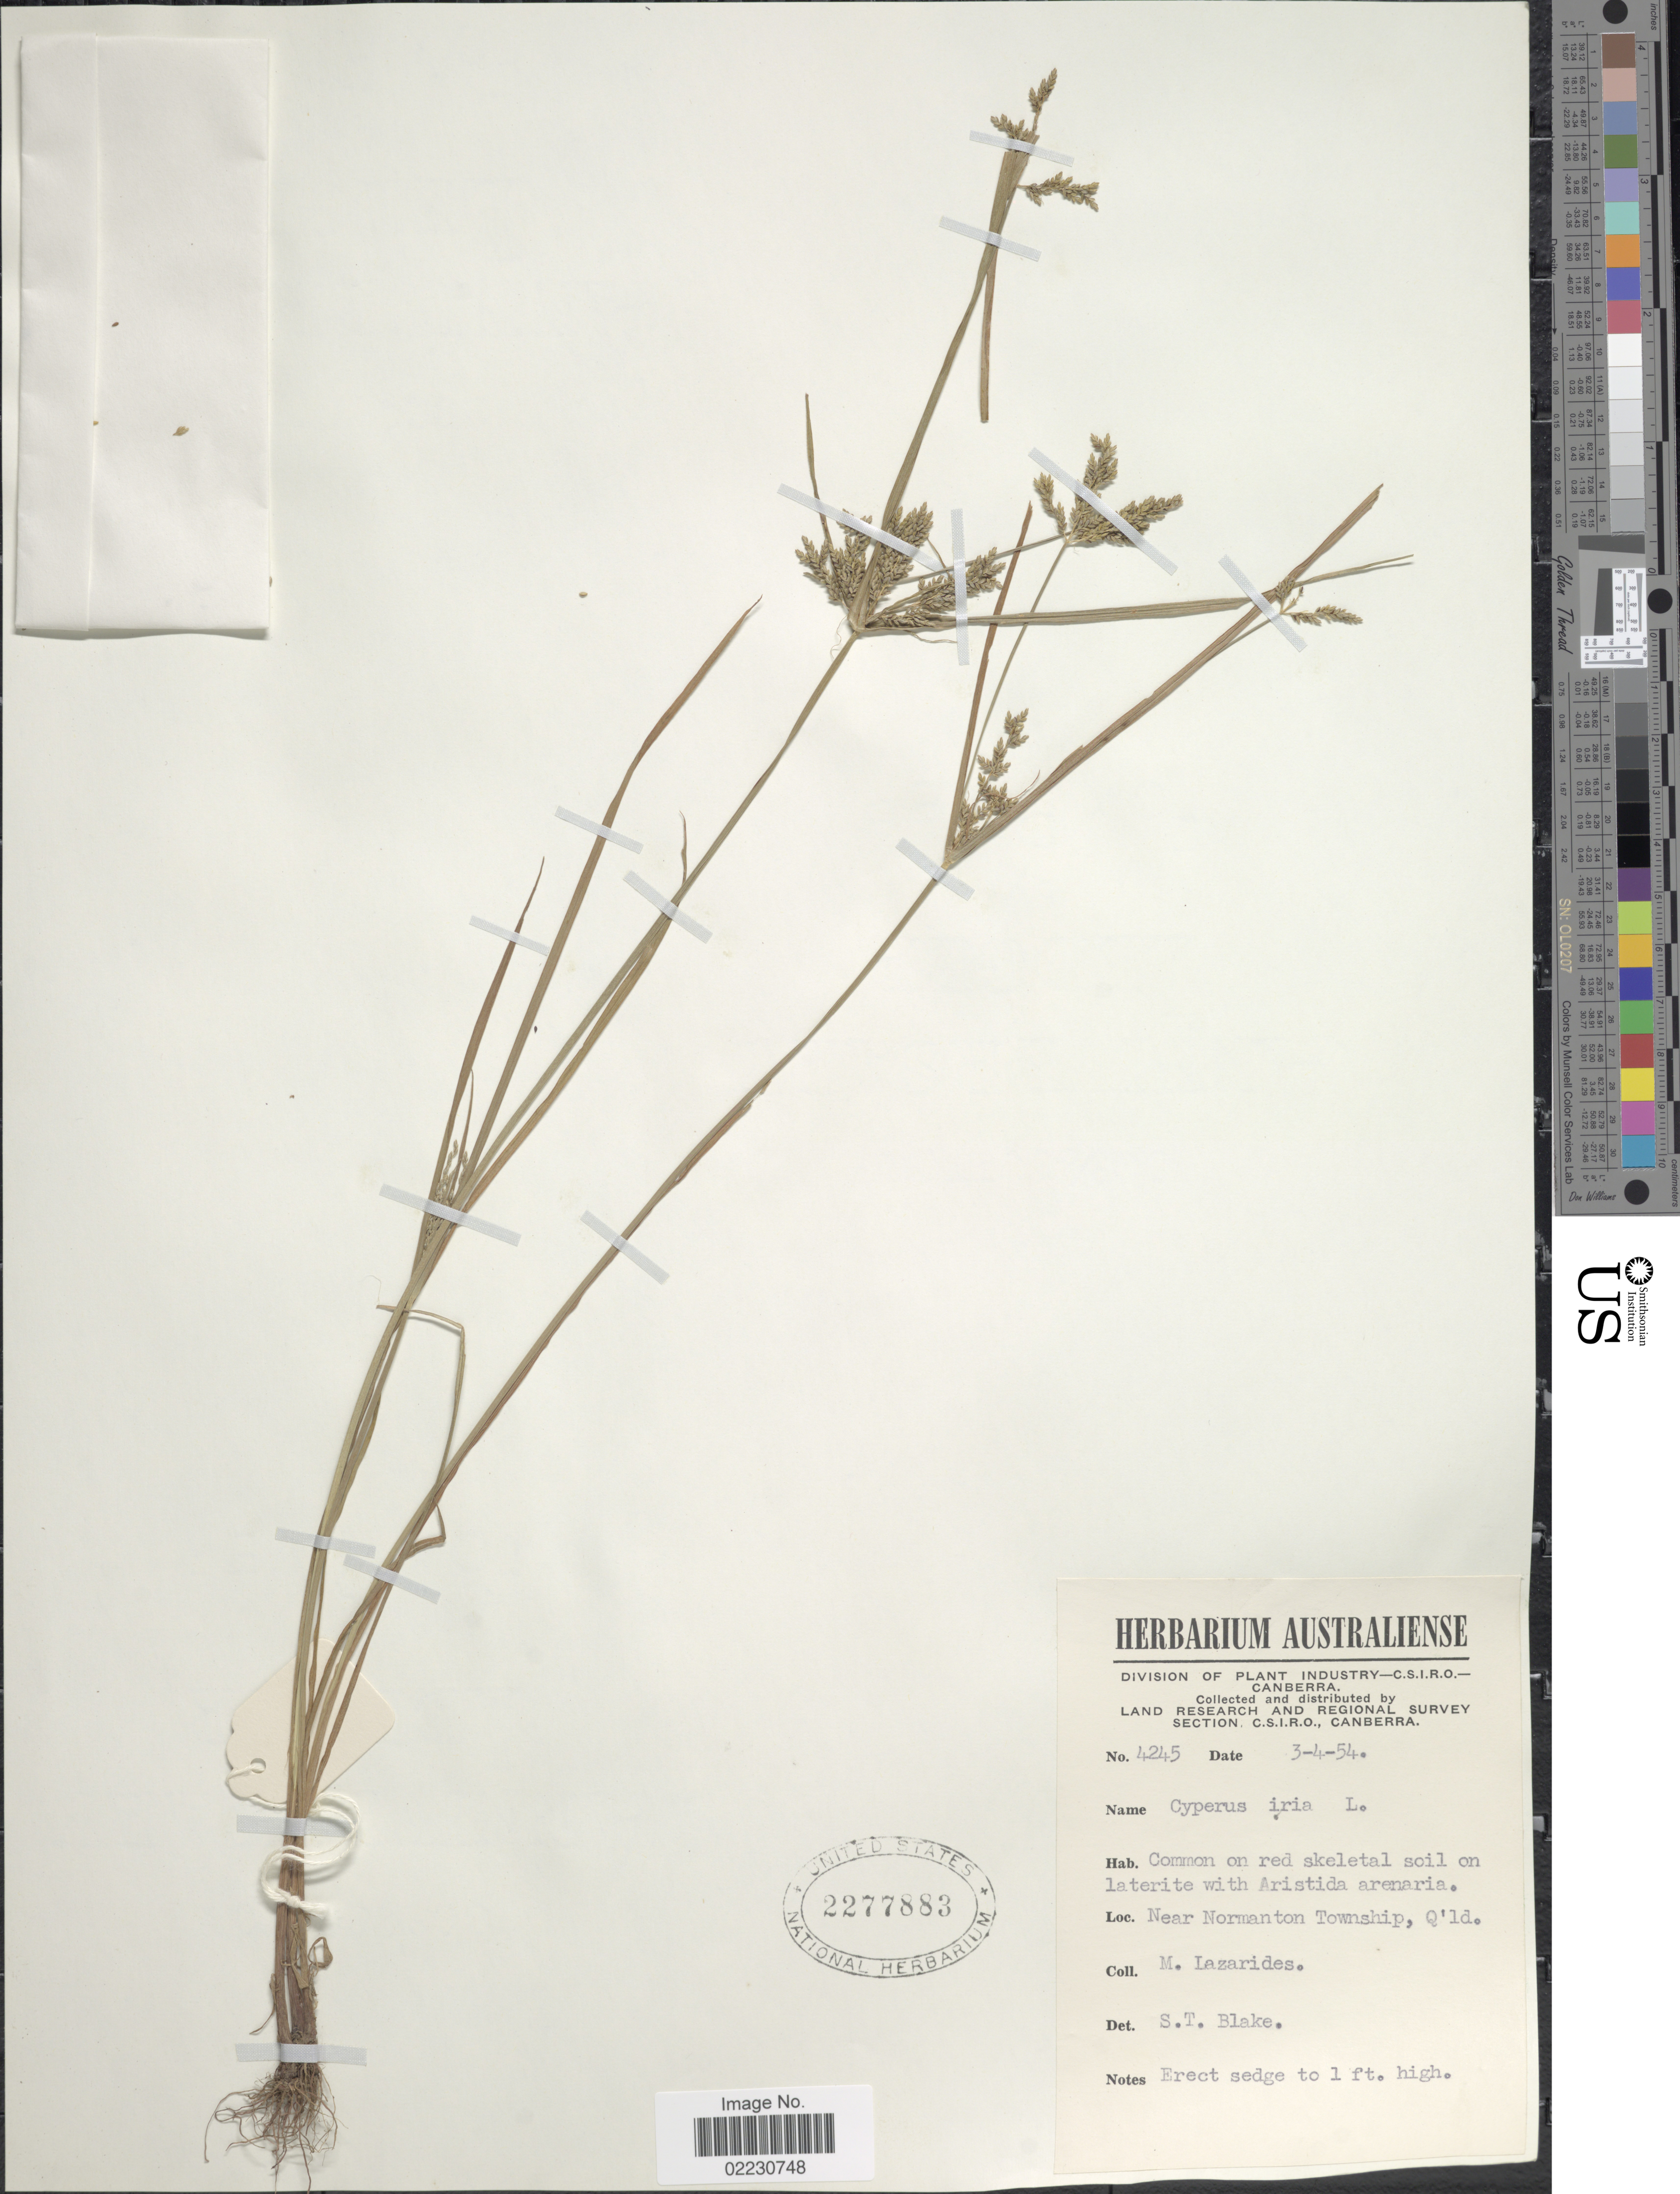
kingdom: Plantae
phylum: Tracheophyta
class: Liliopsida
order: Poales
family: Cyperaceae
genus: Cyperus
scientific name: Cyperus iria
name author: L.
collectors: M. Lazarides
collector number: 4245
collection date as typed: Transcribed d/m/y: 3/4/54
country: Australia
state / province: Queensland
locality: Near Normanton Township, Q'ld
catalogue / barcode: US 2277883